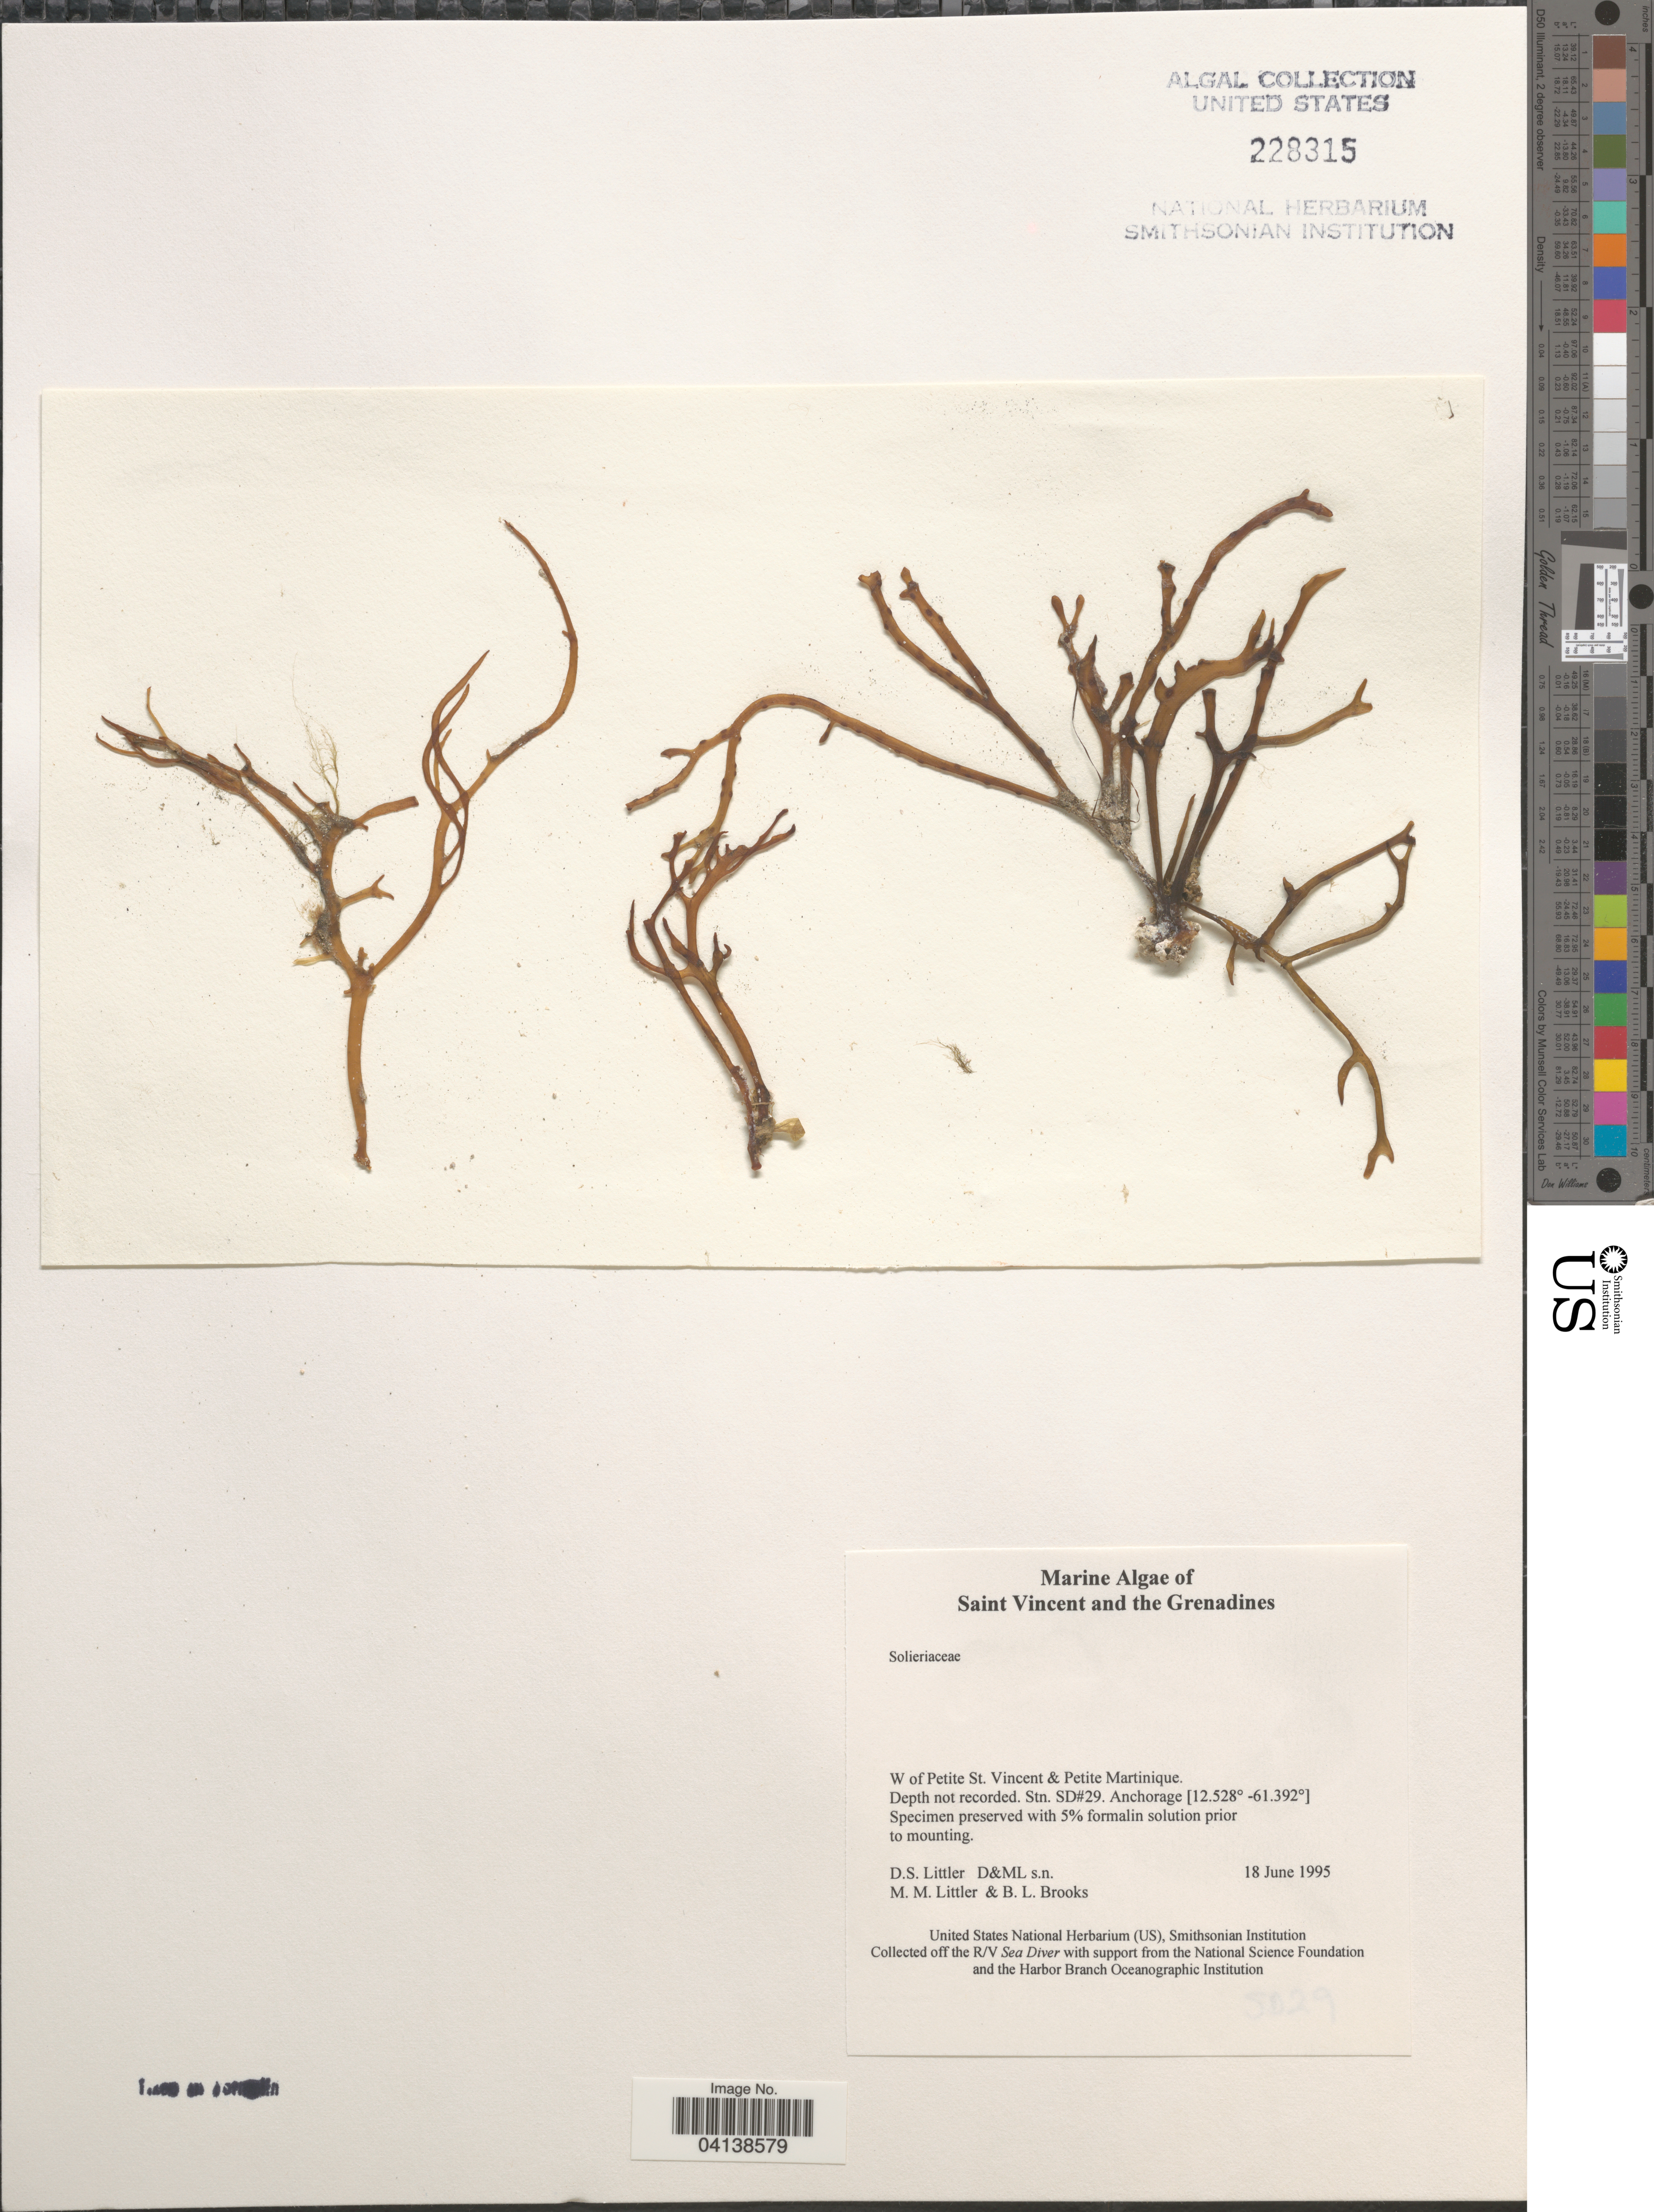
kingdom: Plantae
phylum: Rhodophyta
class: Florideophyceae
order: Gigartinales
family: Solieriaceae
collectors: D. S. Littler & B. Brooks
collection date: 1995-06-18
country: St. Vincent - Grenadines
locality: Saint Vincent and the Grenadines. W of Petite St. Vincent & Petite Martinique. Stn. SD#29.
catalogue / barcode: US 228315